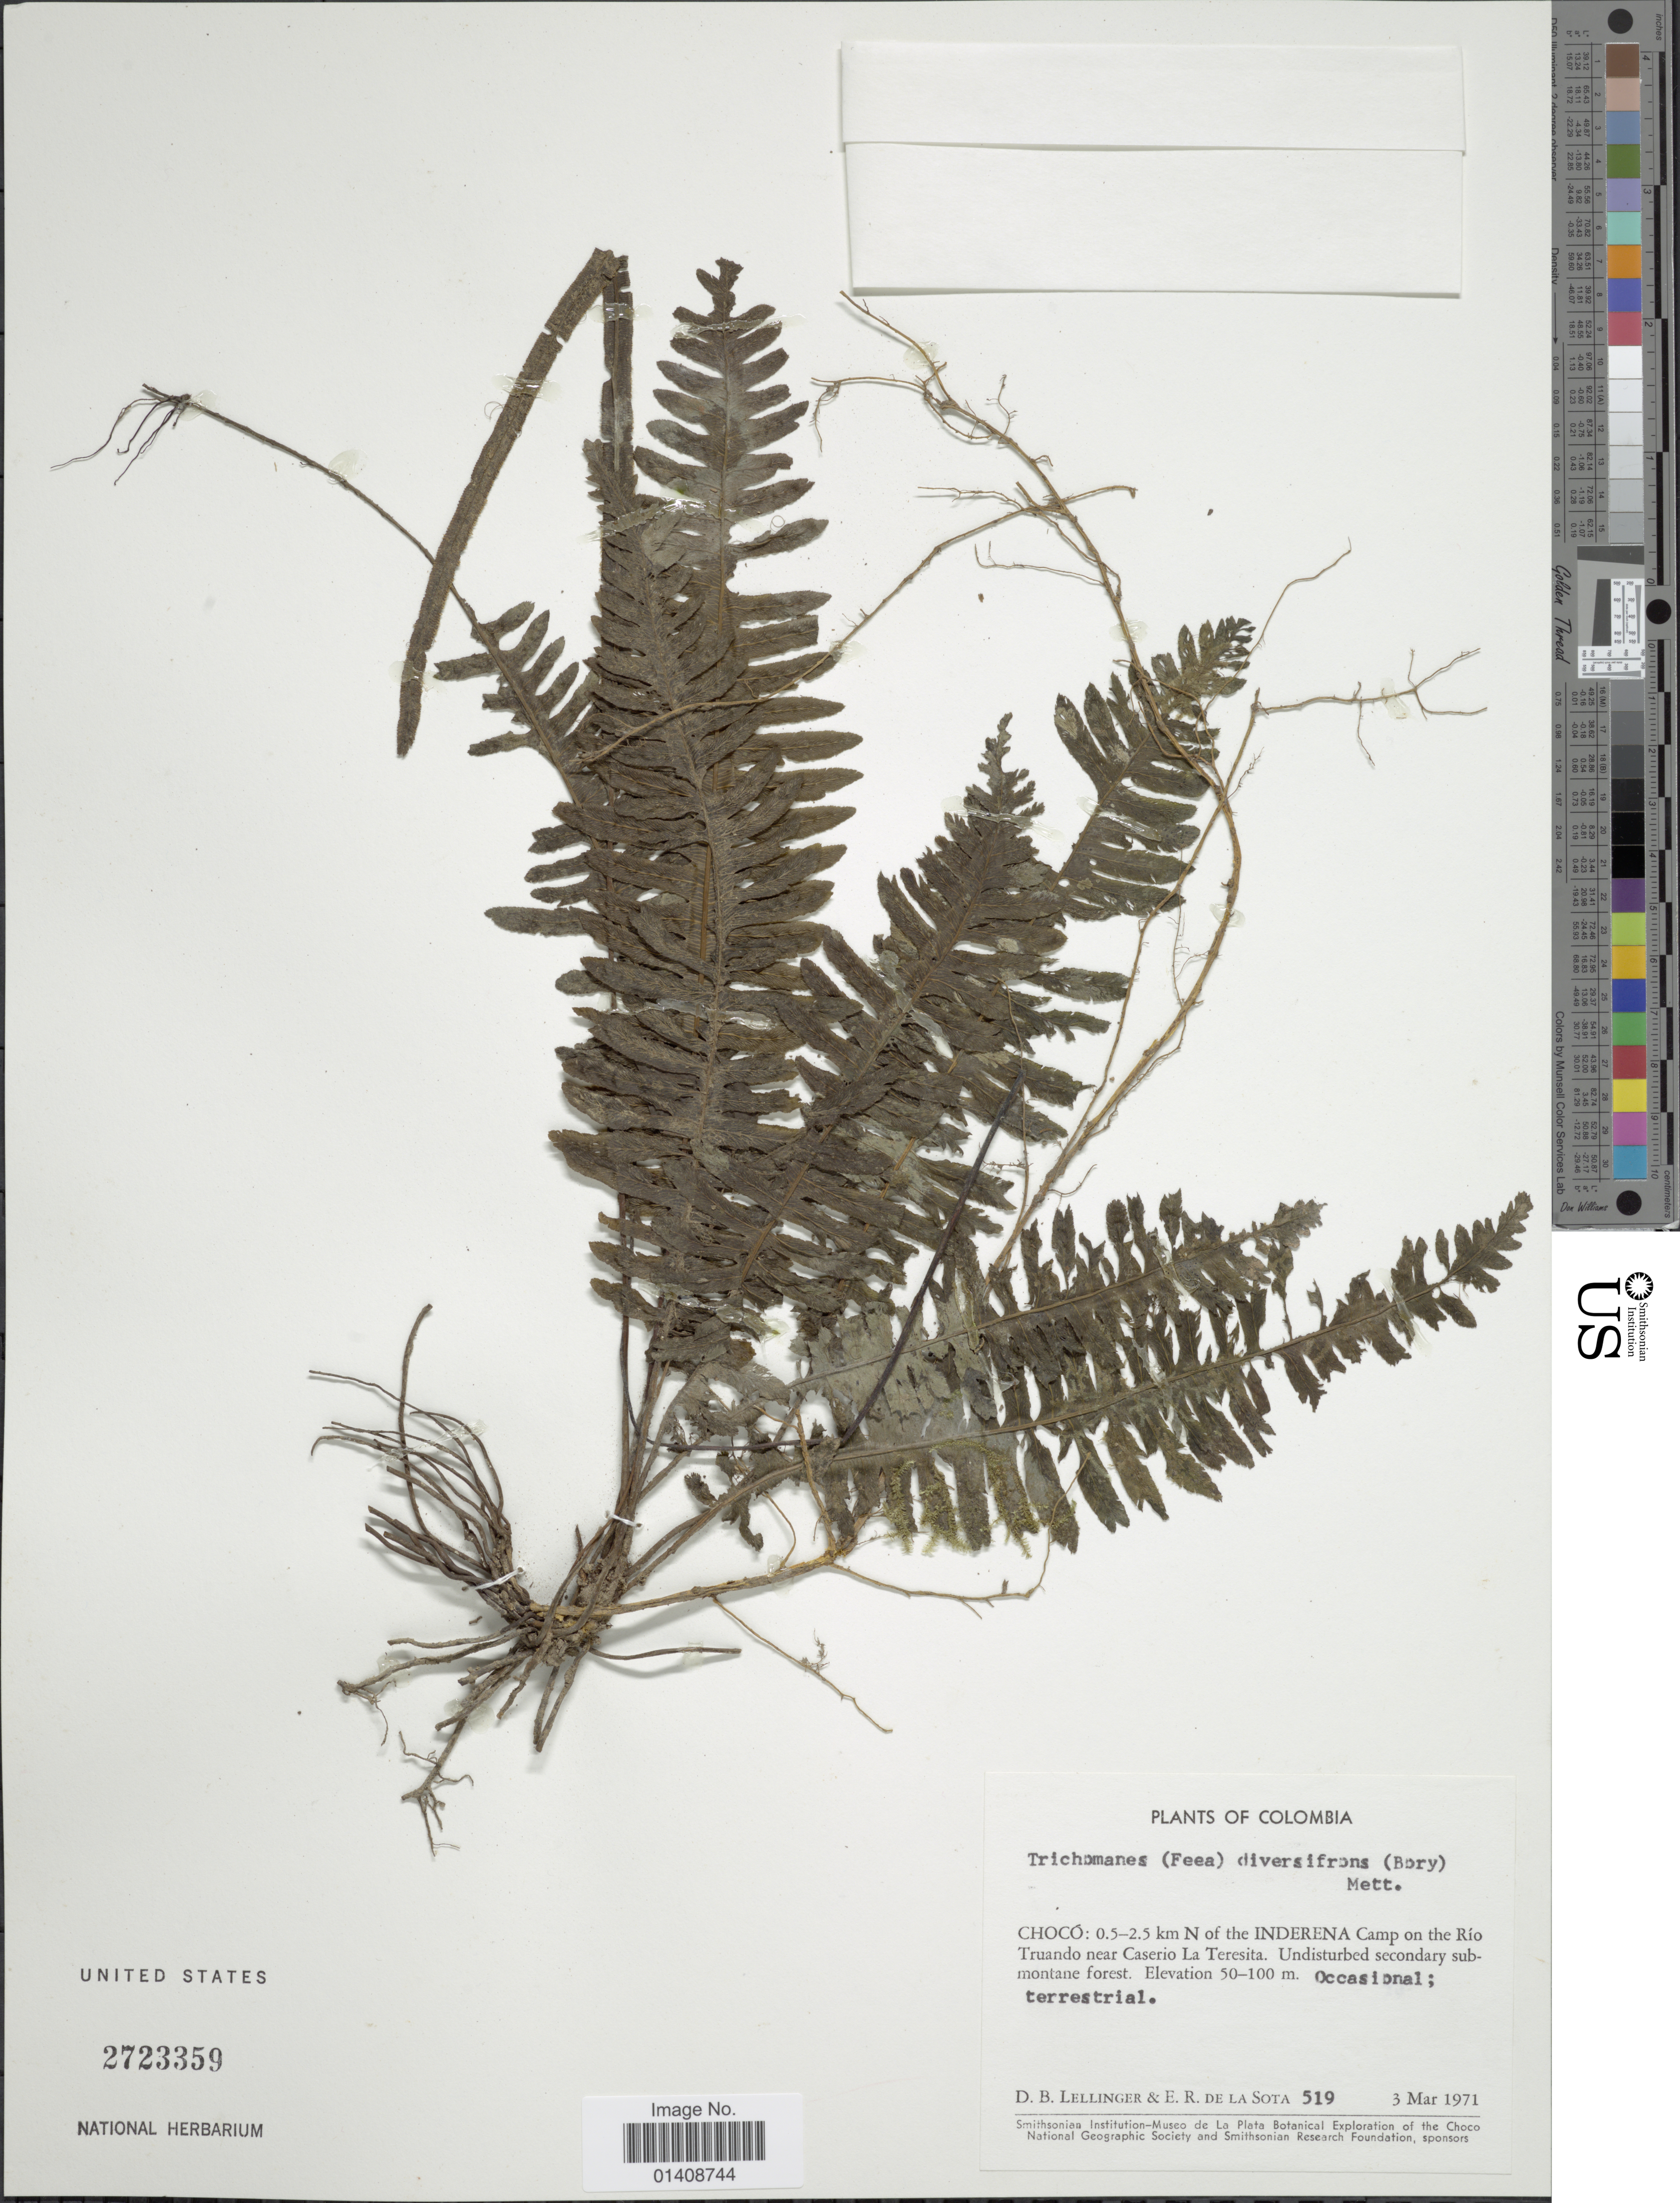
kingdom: Plantae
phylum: Tracheophyta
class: Polypodiopsida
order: Hymenophyllales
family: Hymenophyllaceae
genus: Trichomanes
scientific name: Trichomanes diversifrons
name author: (Bory) Mett. ex Sadeb.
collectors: D. B. Lellinger & E. R. de la Sota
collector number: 519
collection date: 1971-03-03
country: Colombia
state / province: Chocó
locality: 0.5-2.5 km N of the Inderena camp on the Rio Truando near Caserio La Teresita.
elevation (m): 50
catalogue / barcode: US 2723359